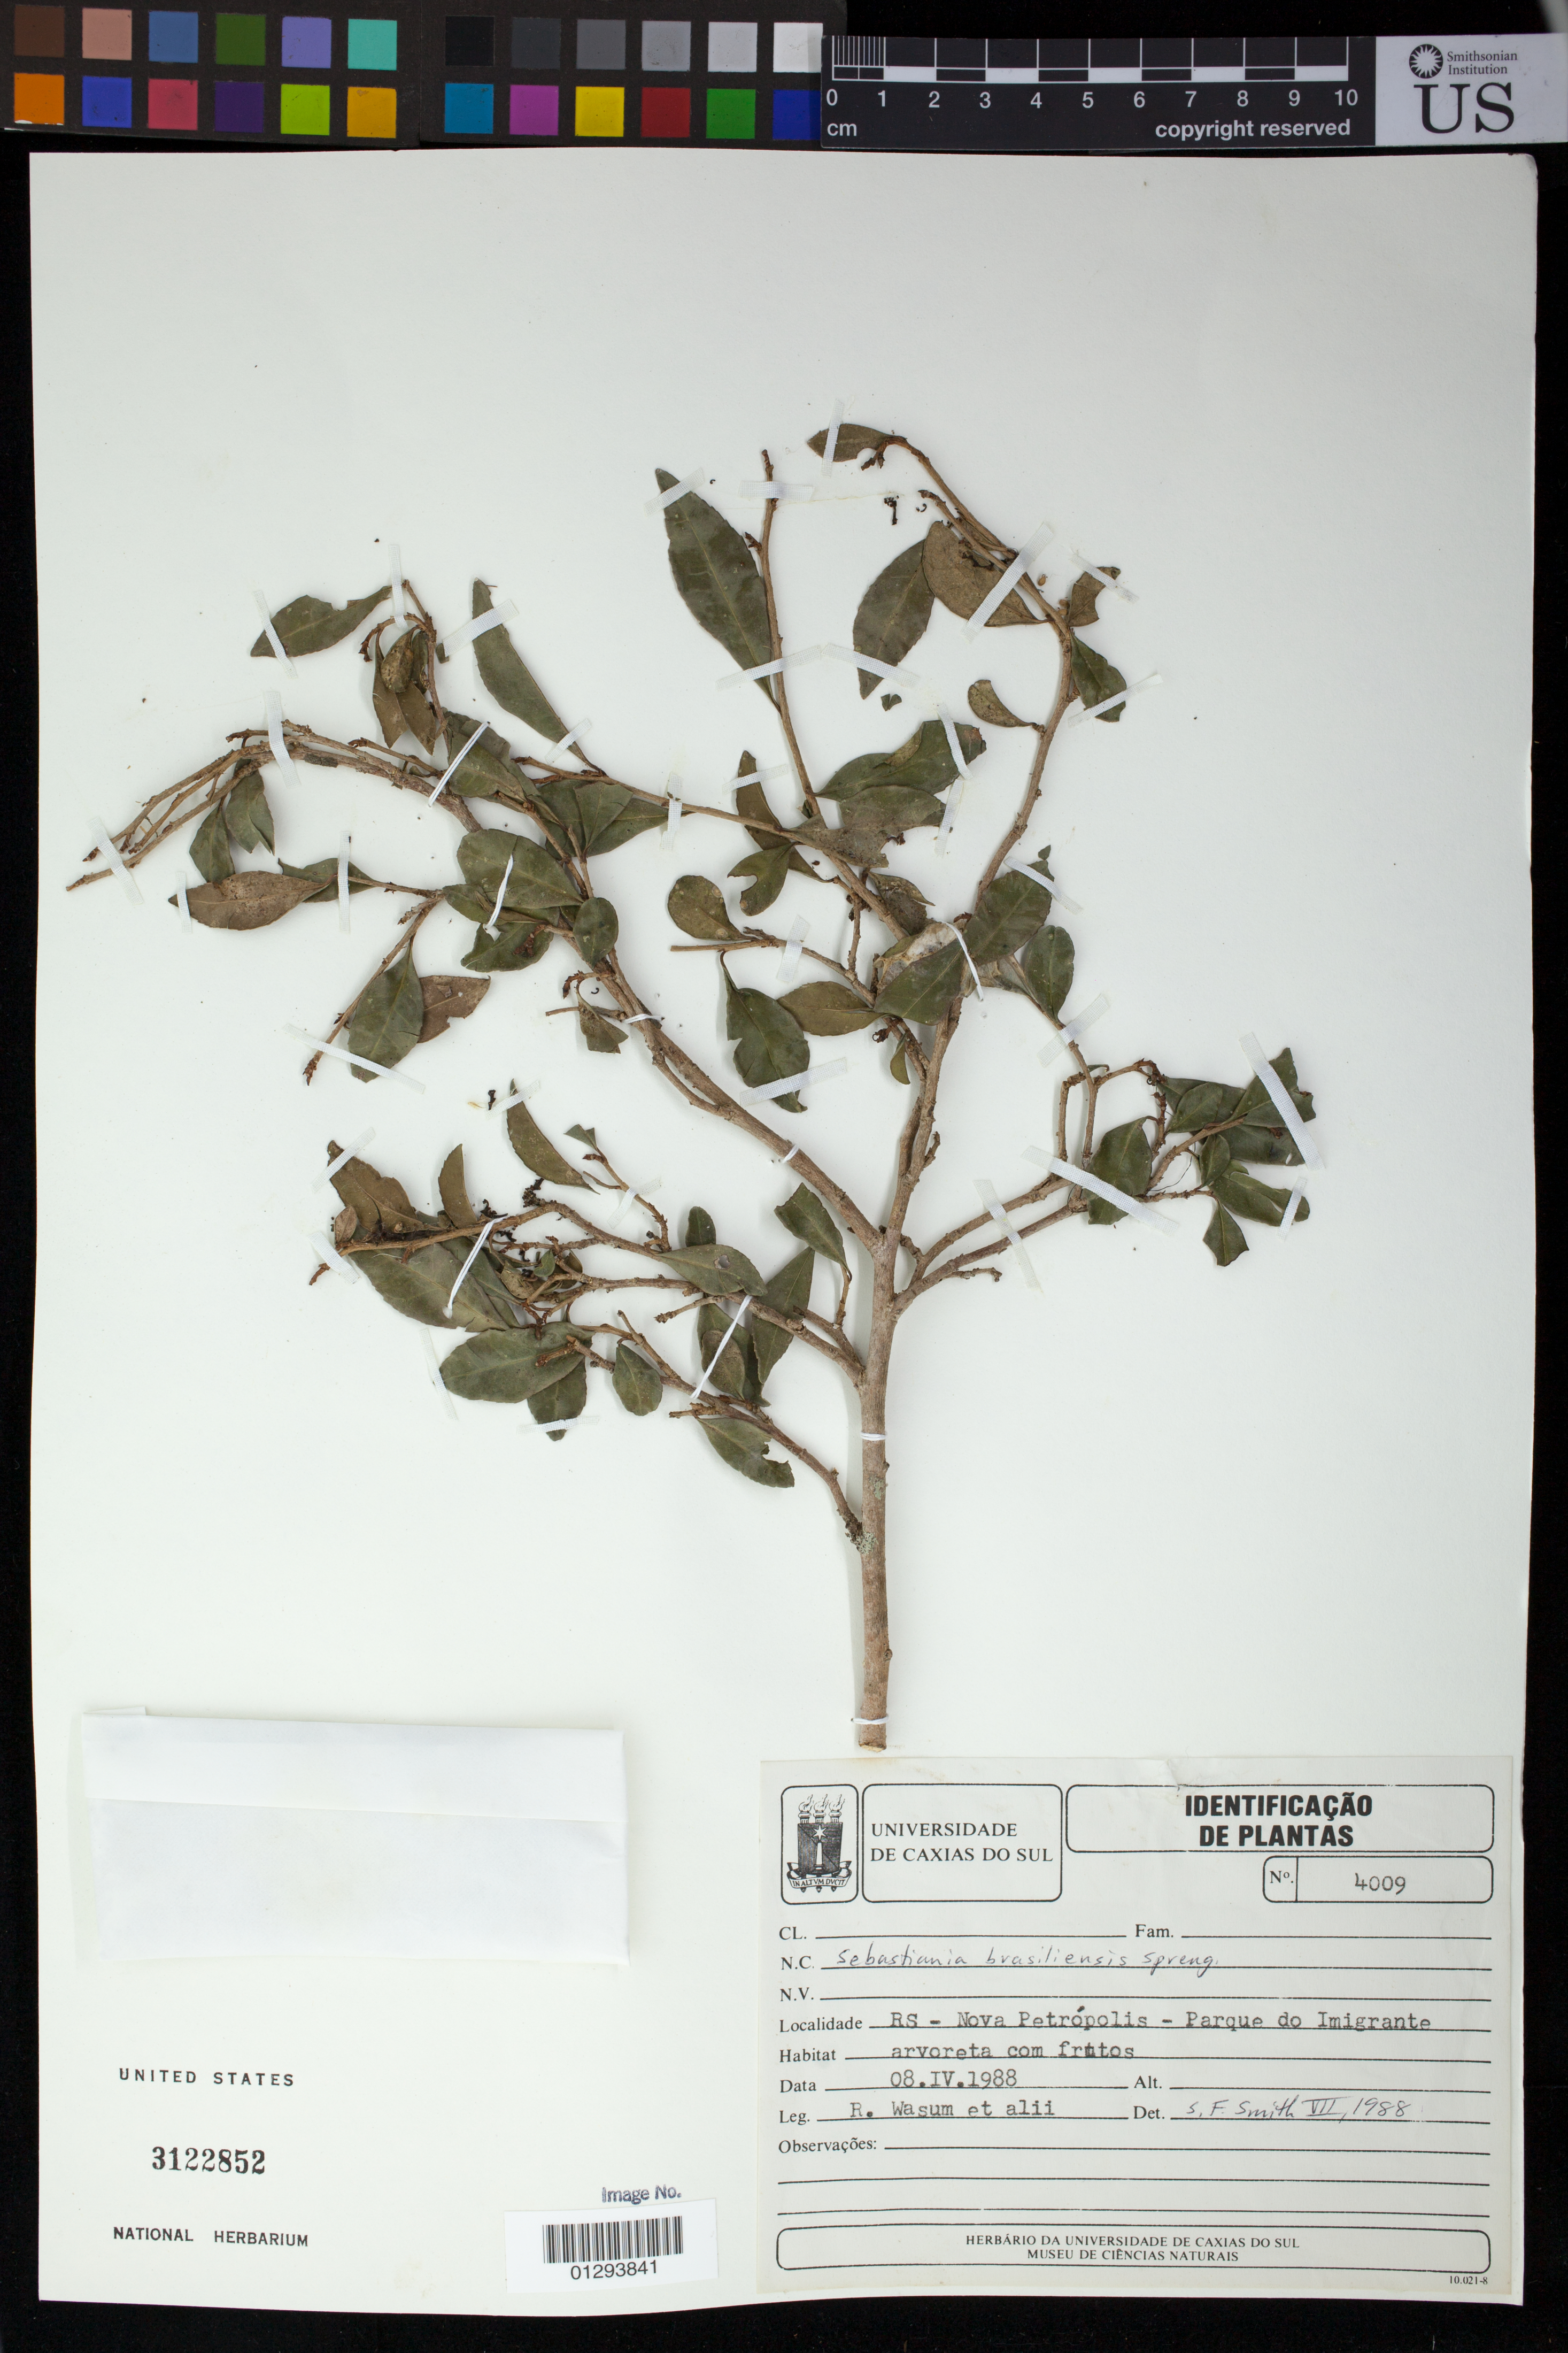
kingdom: Plantae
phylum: Tracheophyta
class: Magnoliopsida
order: Malpighiales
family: Euphorbiaceae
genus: Sebastiania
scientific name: Sebastiania brasiliensis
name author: Spreng.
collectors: R. Wasum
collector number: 4009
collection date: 1988-04-08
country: Brazil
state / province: Rio Grande do Sul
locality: Nova Petropolis, Parque do Imigrante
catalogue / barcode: US 3122852